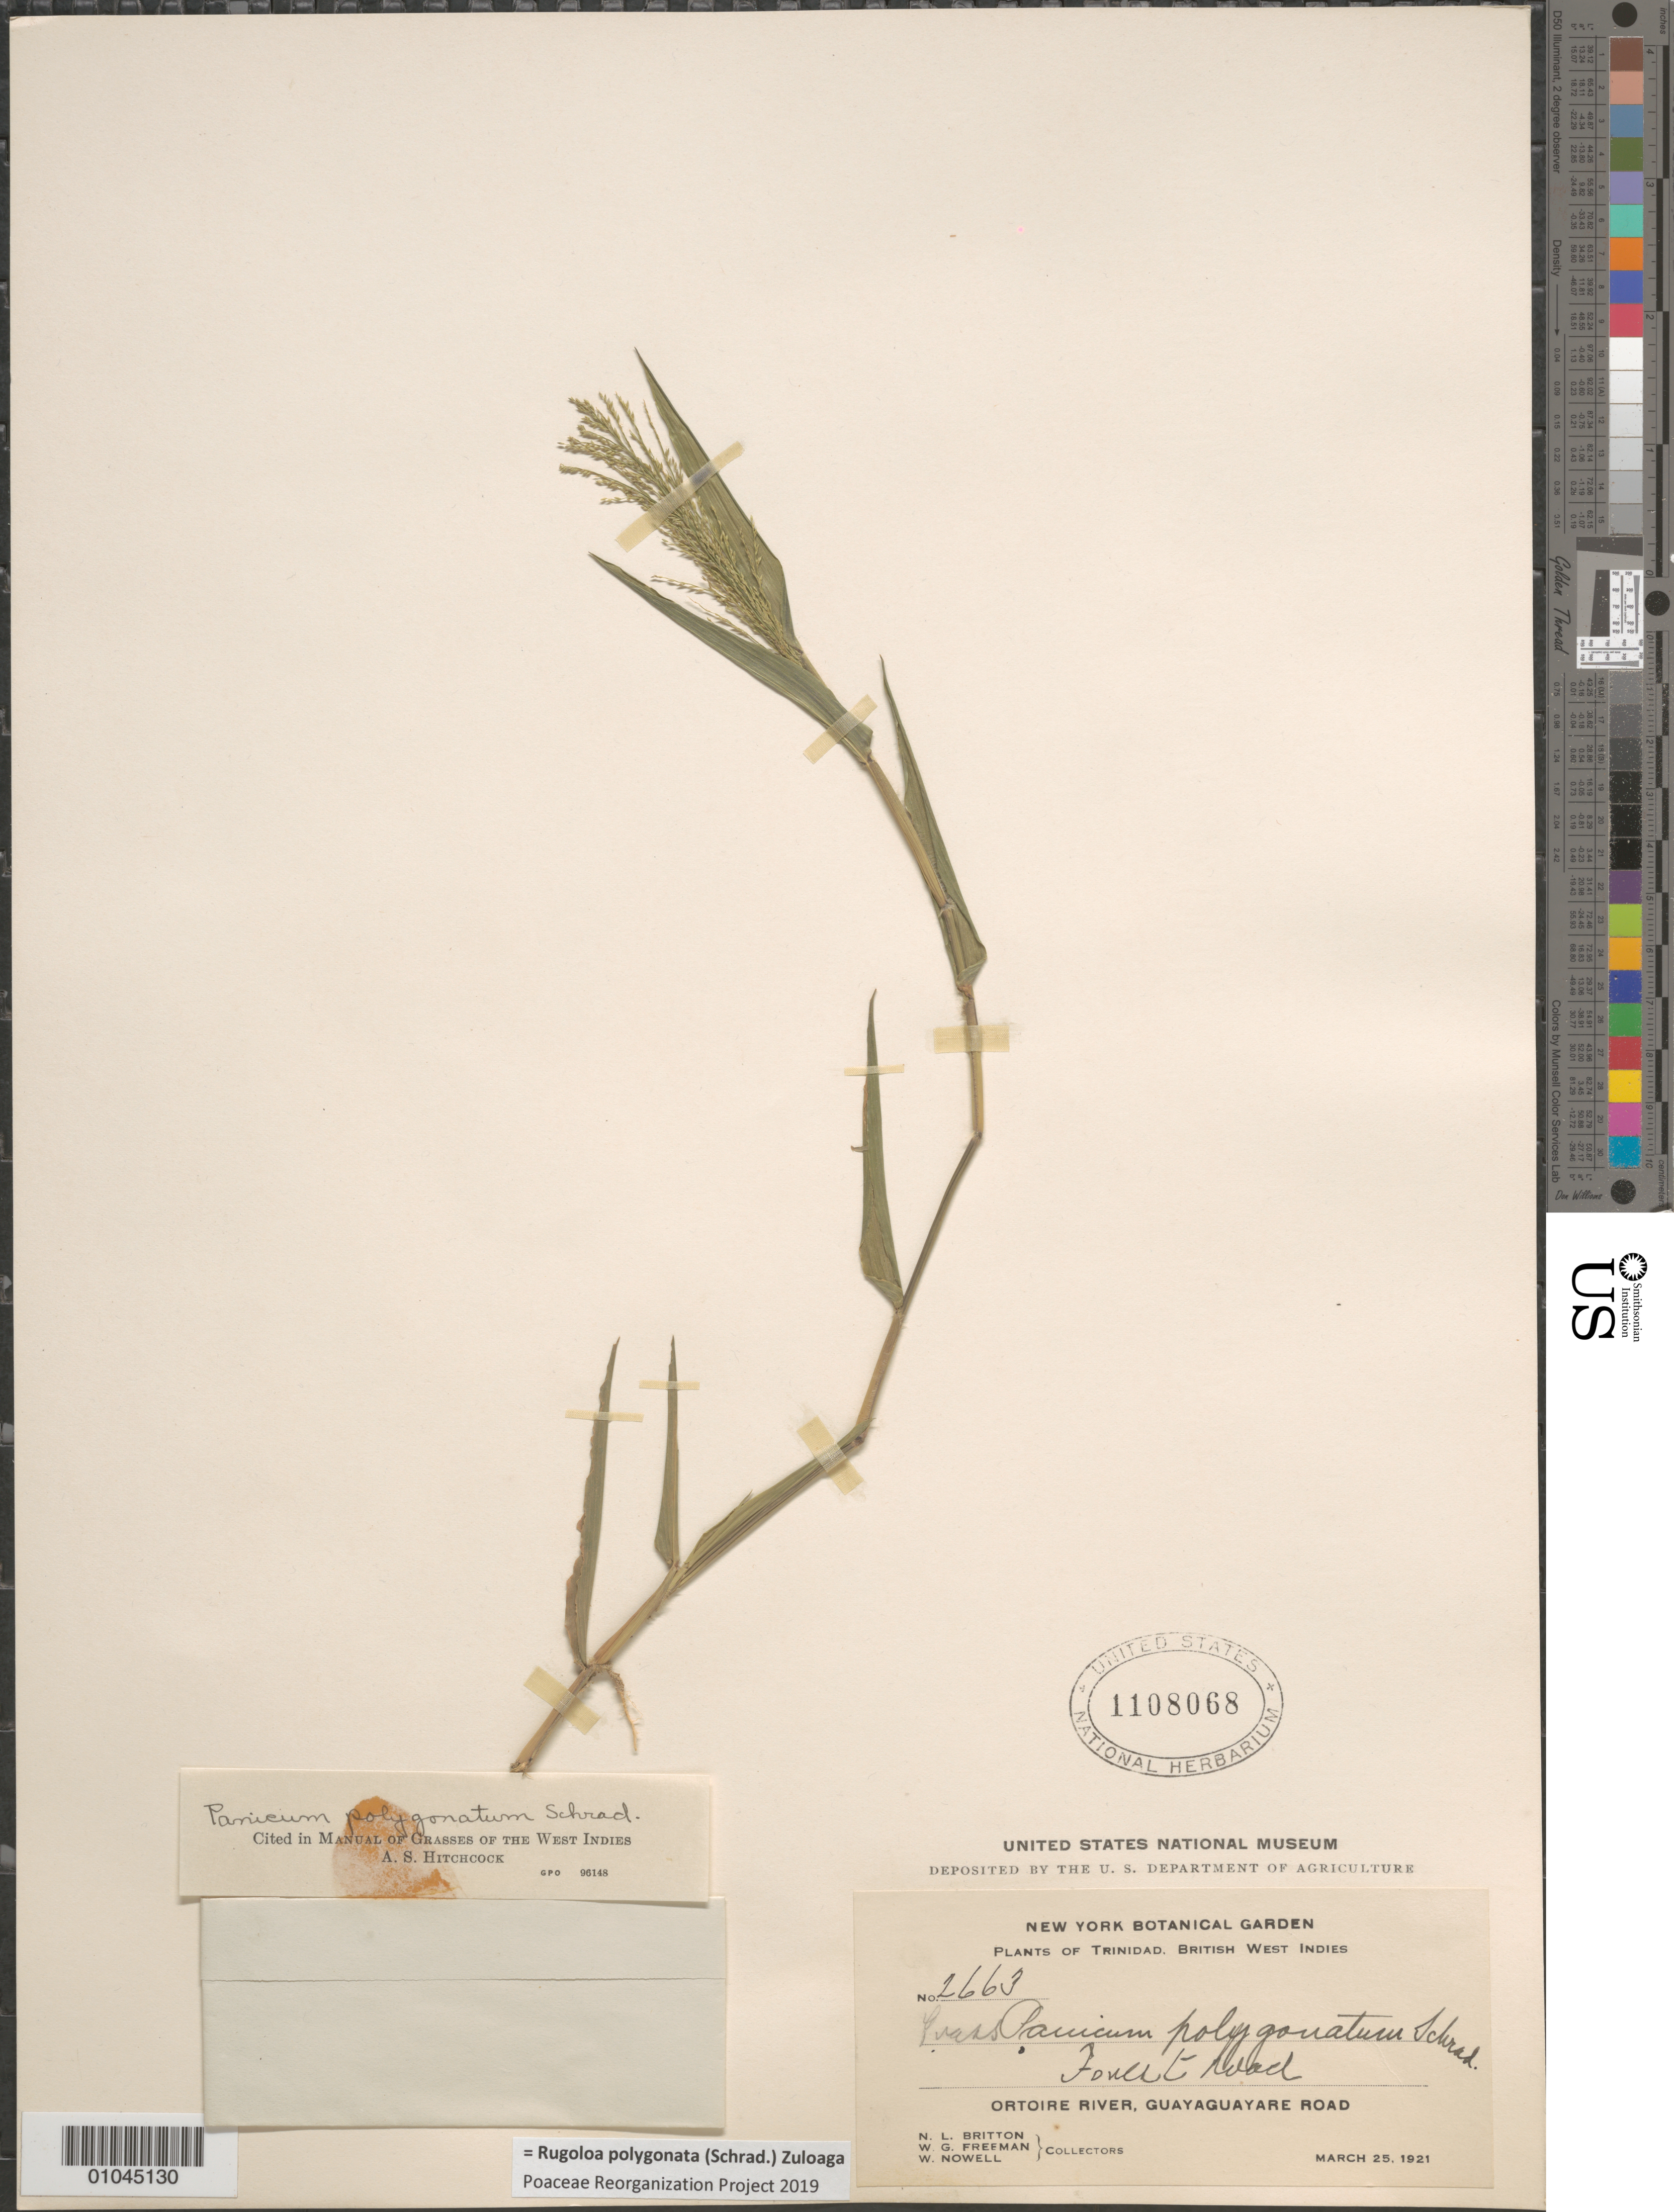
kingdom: Plantae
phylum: Tracheophyta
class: Liliopsida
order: Poales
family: Poaceae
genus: Panicum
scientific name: Panicum polygonatum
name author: Schrad.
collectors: N. Britton, W. Freeman & W. Nowell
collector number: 2663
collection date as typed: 25 Mar 1921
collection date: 1921-03-25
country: Trinidad and Tobago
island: Trinidad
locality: Ortoire River, Guayaguayare Road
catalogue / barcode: US 1108068